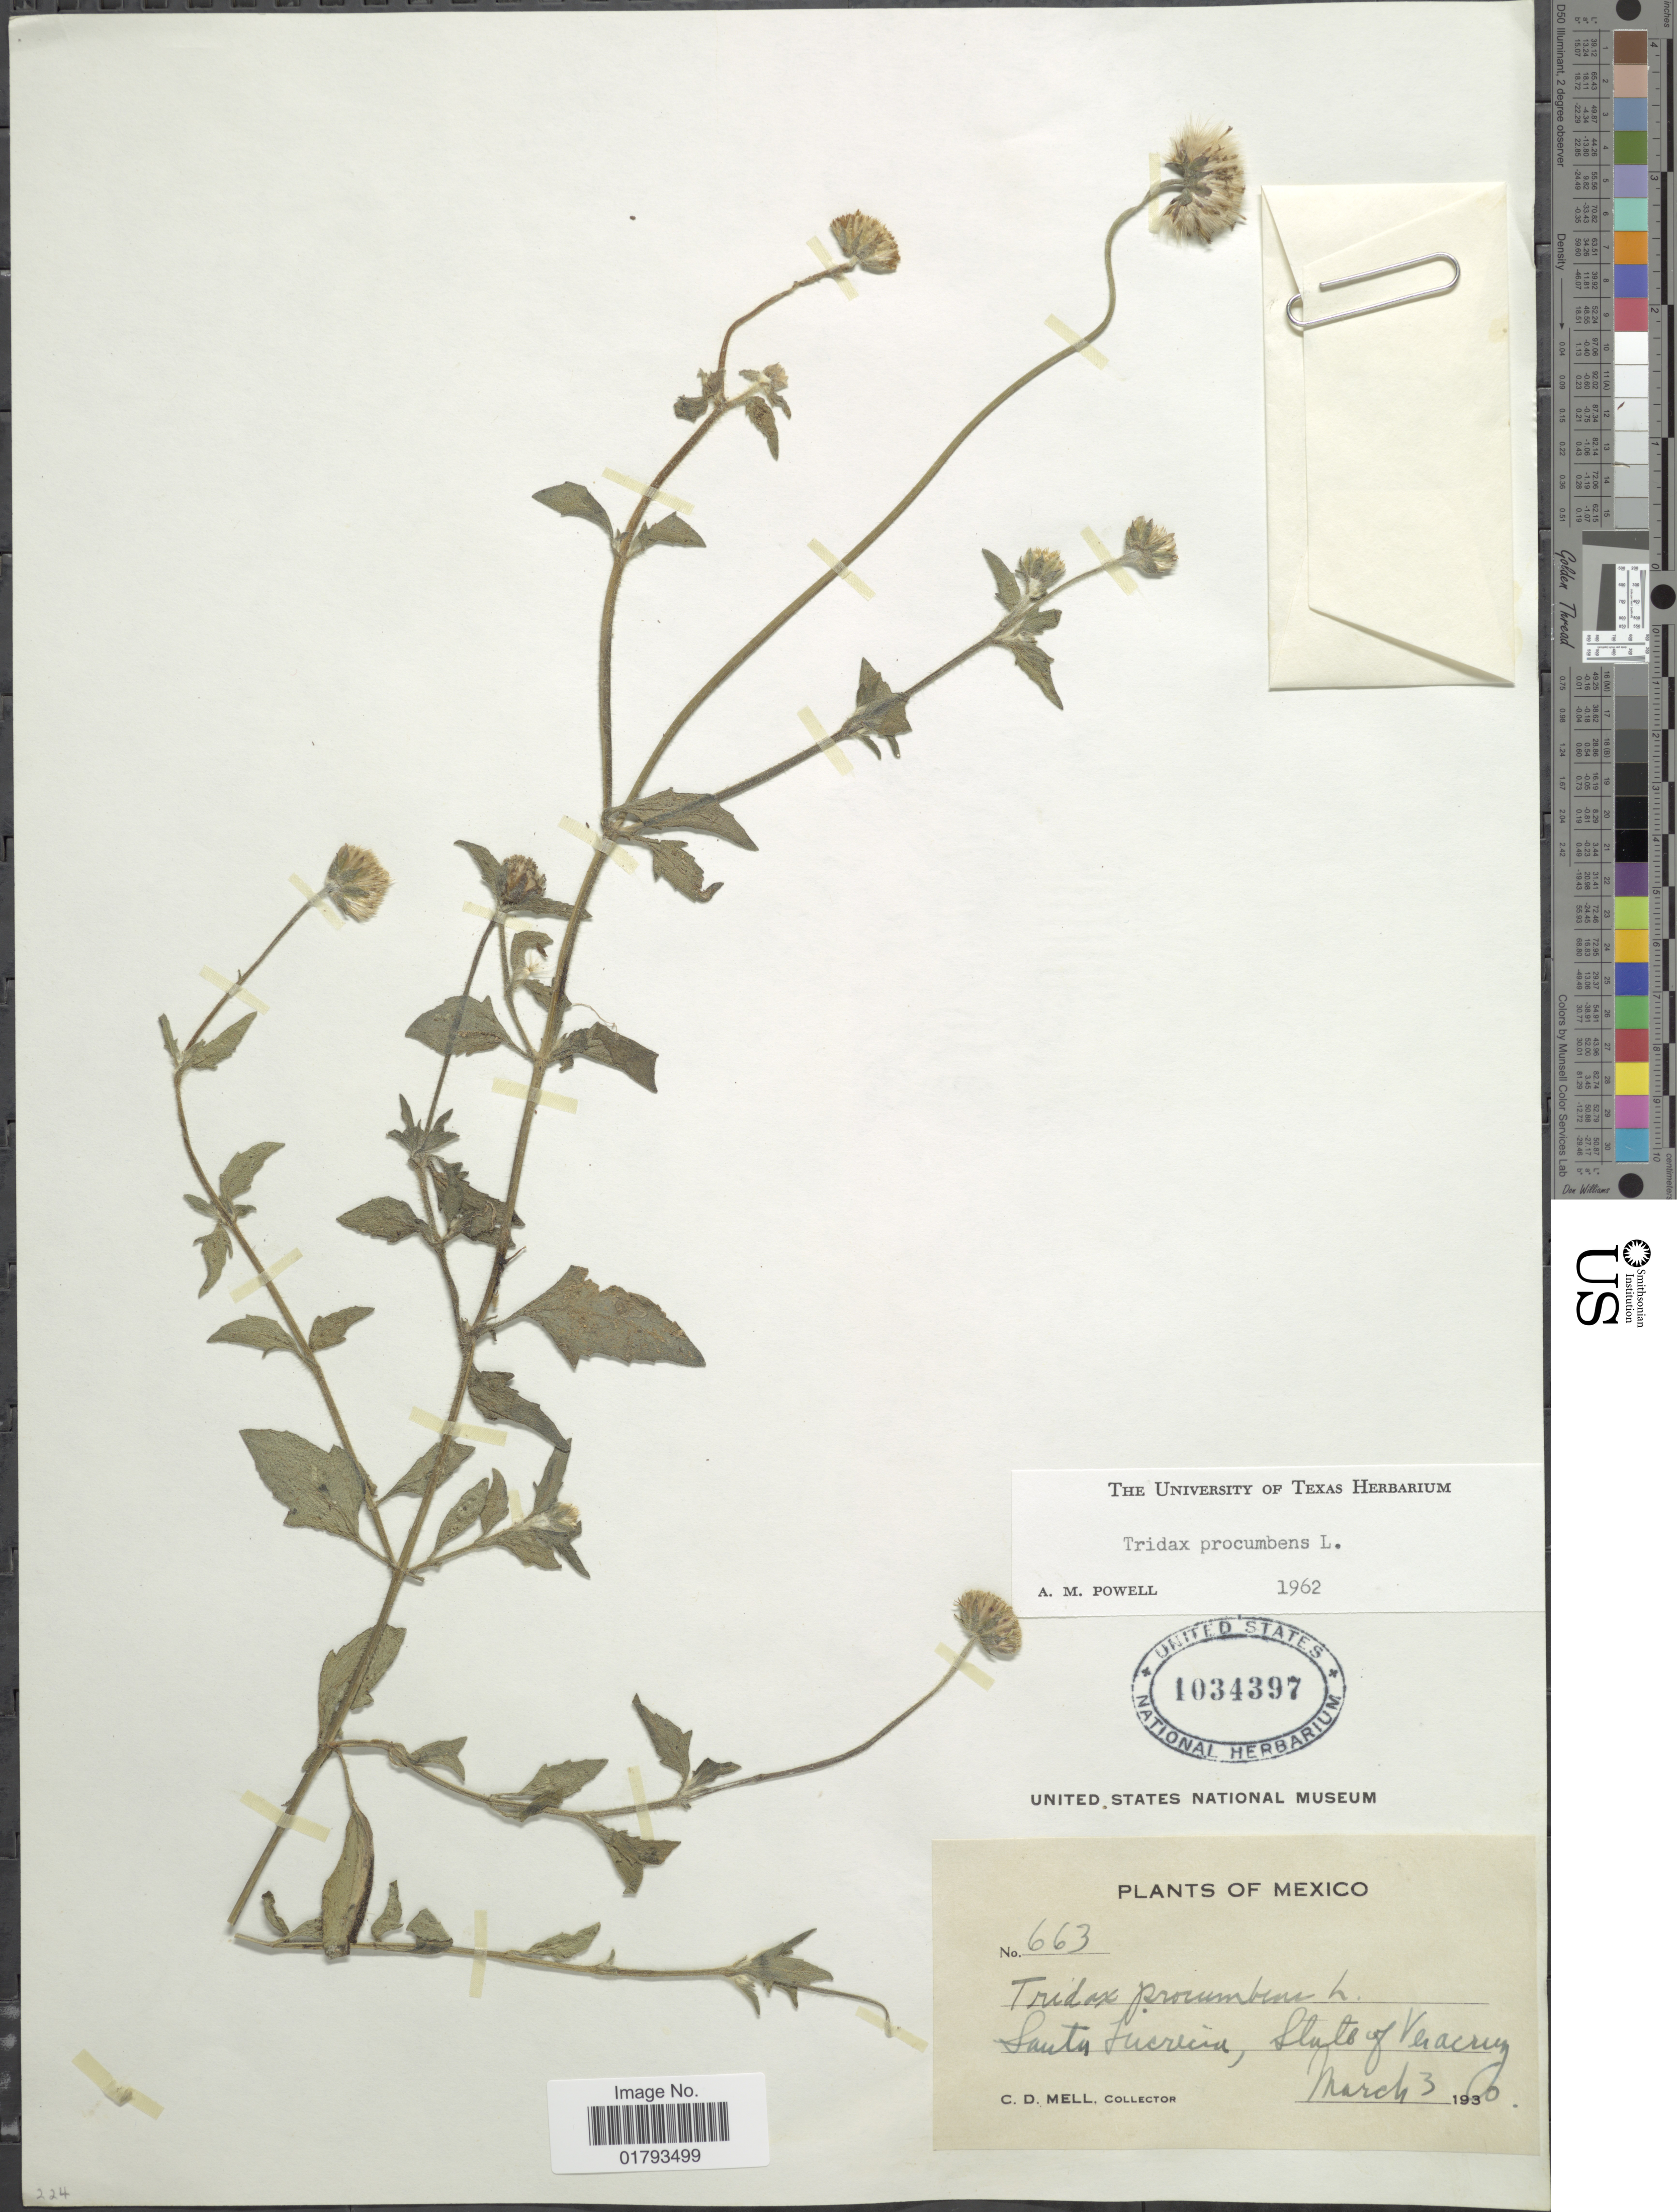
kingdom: Plantae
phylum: Tracheophyta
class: Magnoliopsida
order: Asterales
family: Asteraceae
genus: Tridax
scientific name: Tridax procumbens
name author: L.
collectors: C. D. Mell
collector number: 663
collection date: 1930-03-03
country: Mexico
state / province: Veracruz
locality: Santa Sucrecia, State of Veracruz.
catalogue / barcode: US 1034397